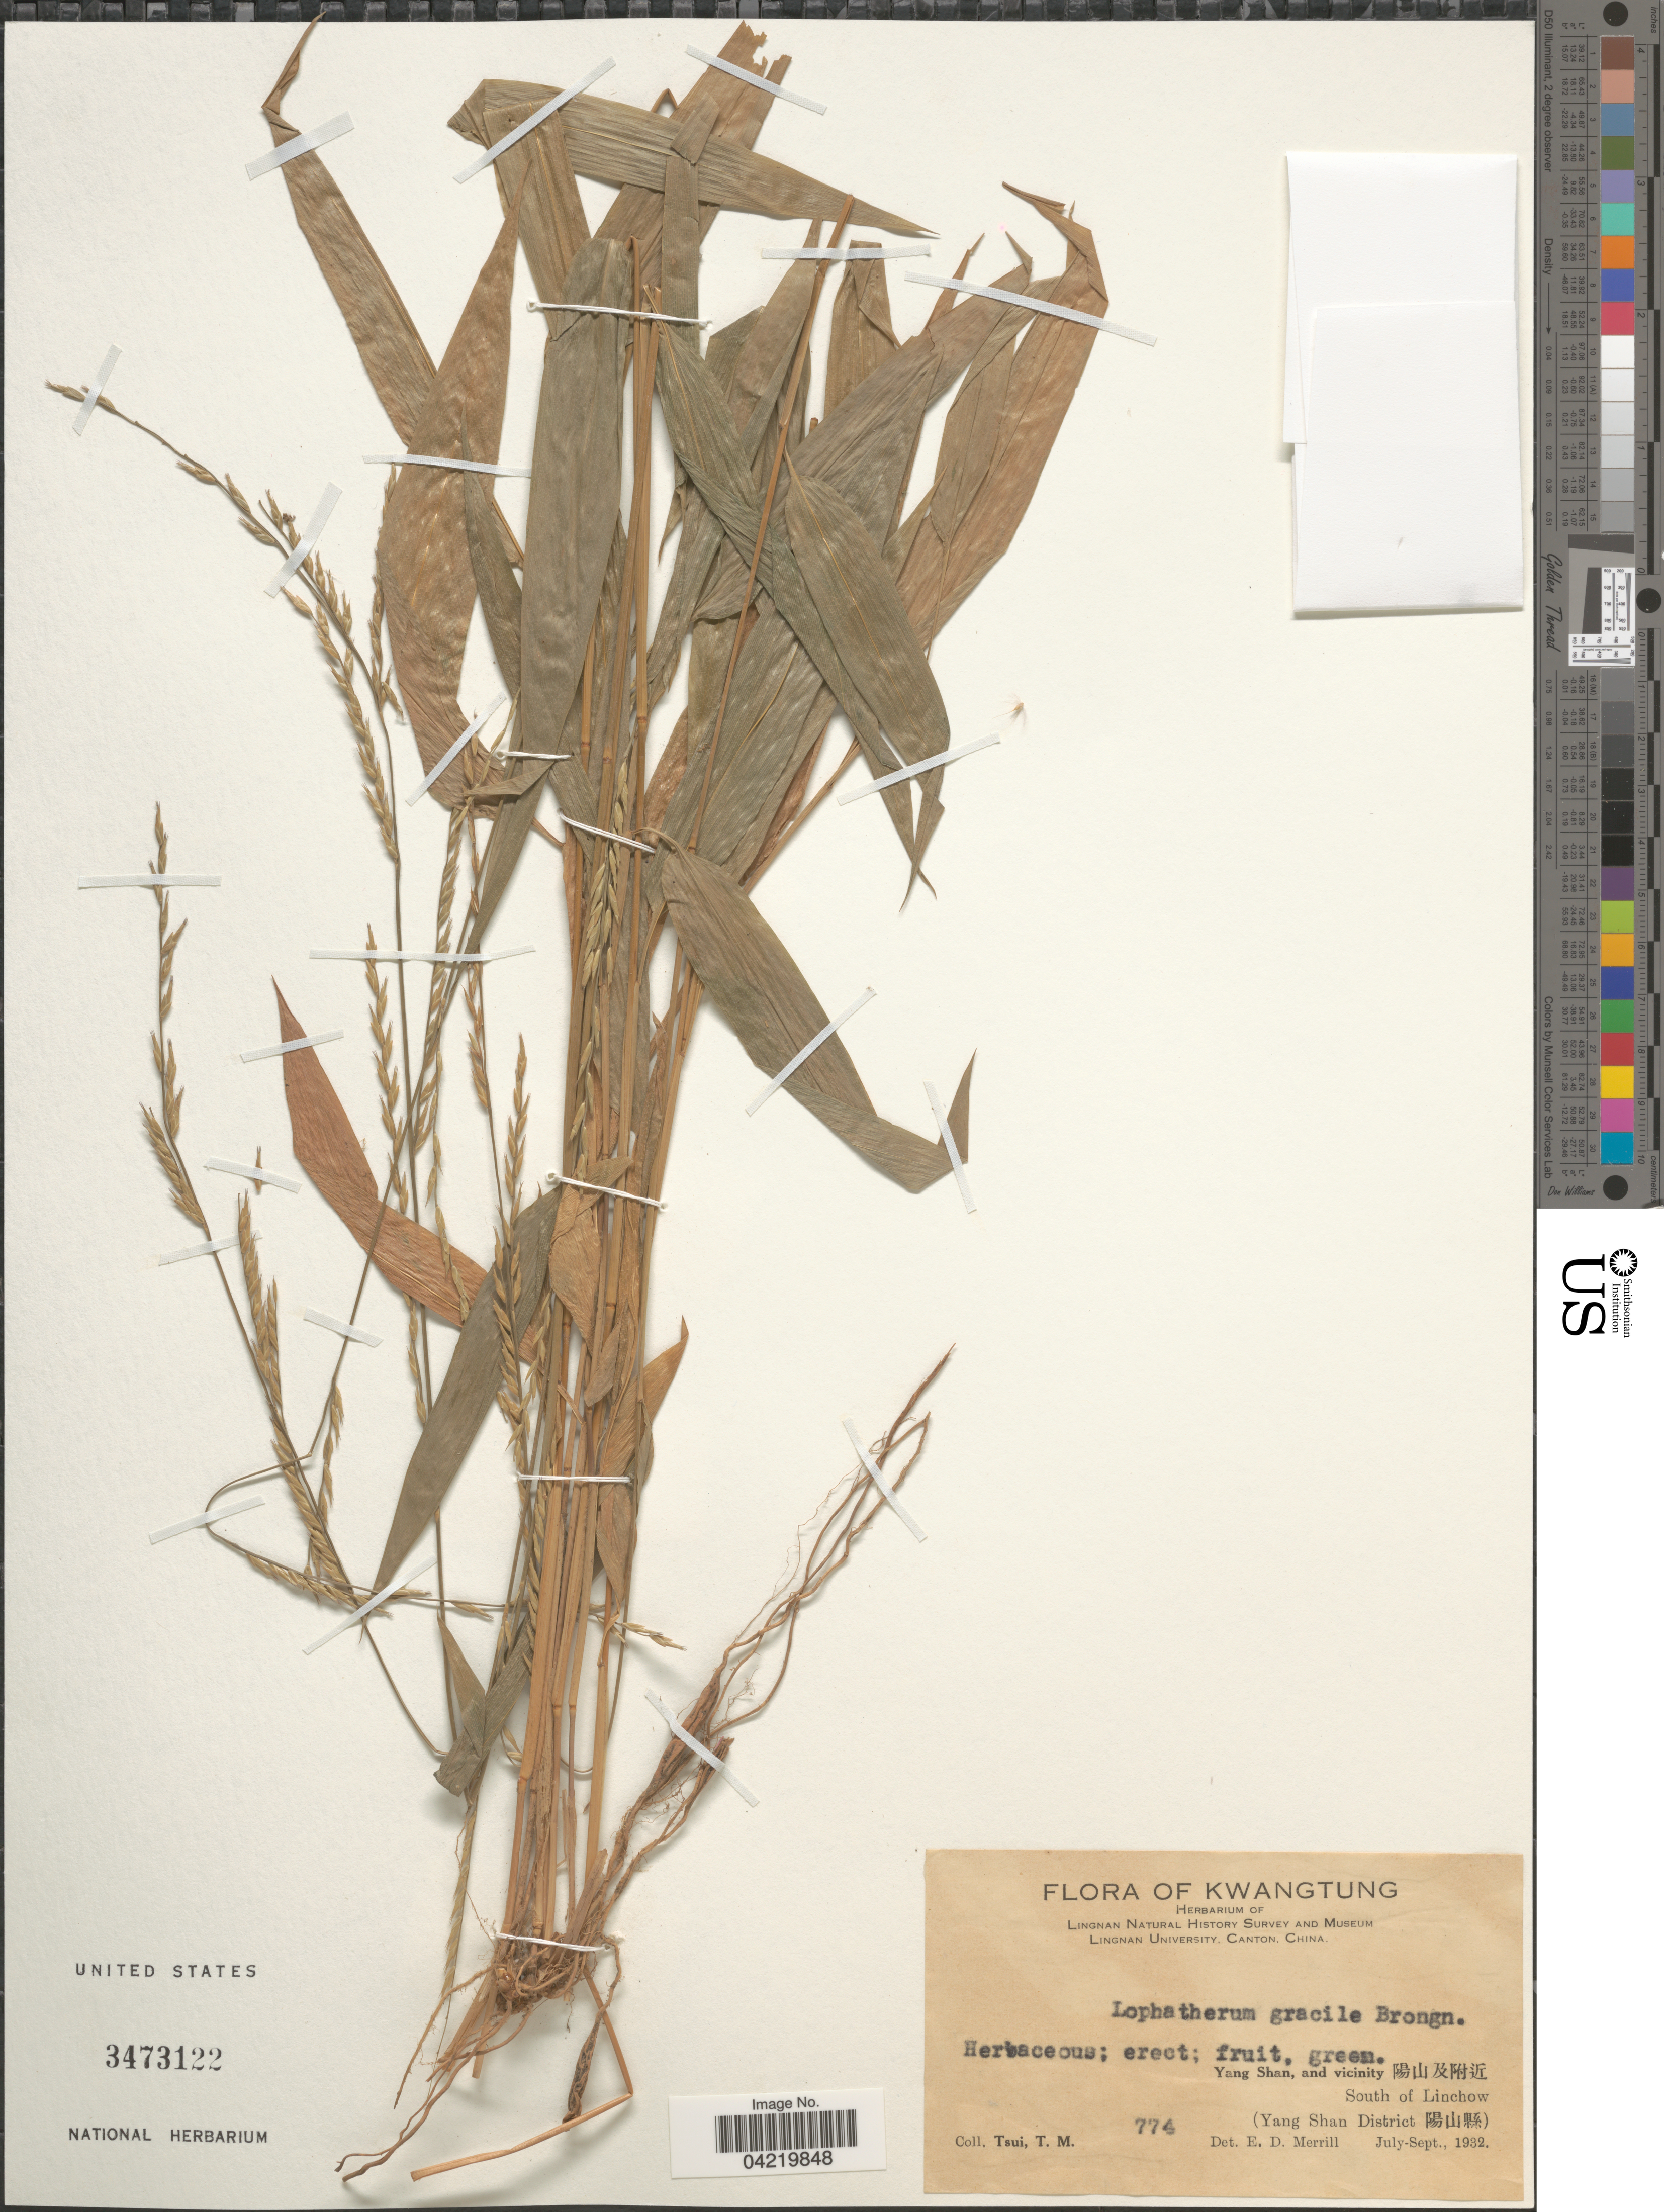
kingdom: Plantae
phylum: Tracheophyta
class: Liliopsida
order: Poales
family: Poaceae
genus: Lophatherum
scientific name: Lophatherum gracile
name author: Brongn.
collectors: T. Tsui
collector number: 774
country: China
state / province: Guangdong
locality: Kwangtung. Lingnan Natural History Survey and Museum. Yang Shan, and vicinity X. South of Linchow (Yang Shan District X).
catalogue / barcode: US 3473122